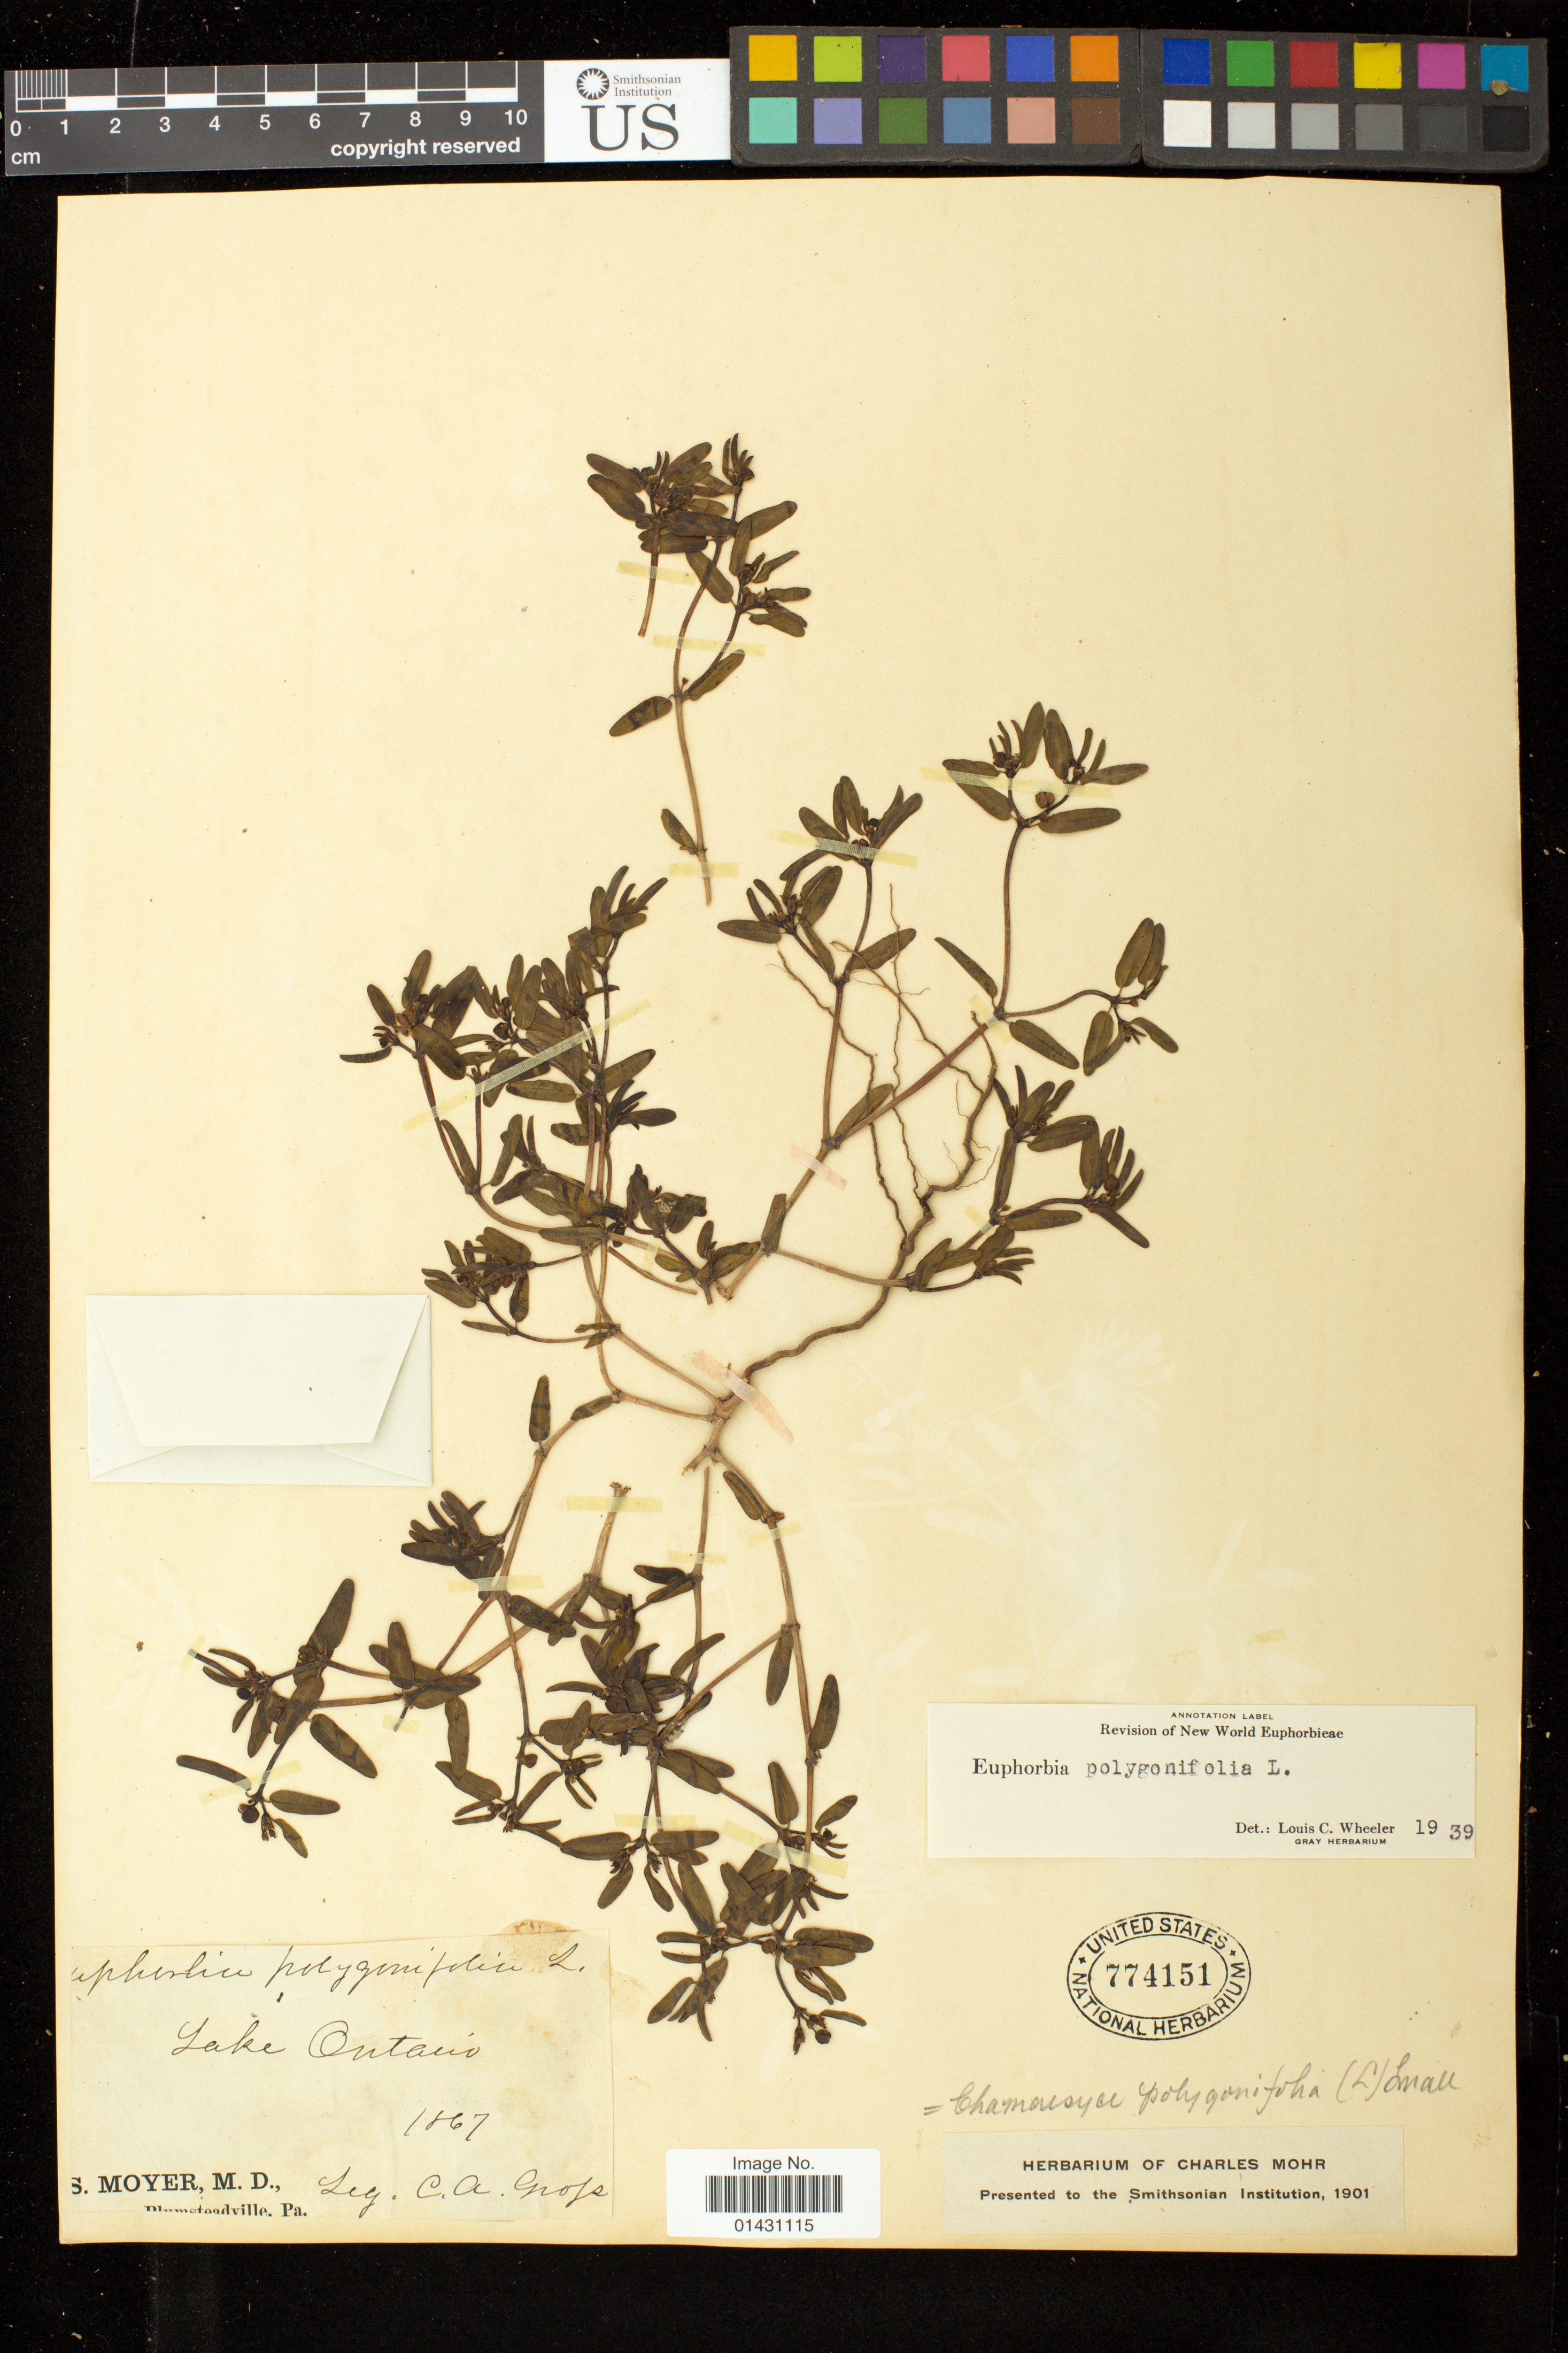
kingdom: Plantae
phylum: Tracheophyta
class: Magnoliopsida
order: Malpighiales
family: Euphorbiaceae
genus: Euphorbia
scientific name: Euphorbia polygonifolia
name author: L.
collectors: C. Grofs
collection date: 1867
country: Canada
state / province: Ontario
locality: Lake Ontario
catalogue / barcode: US 774151